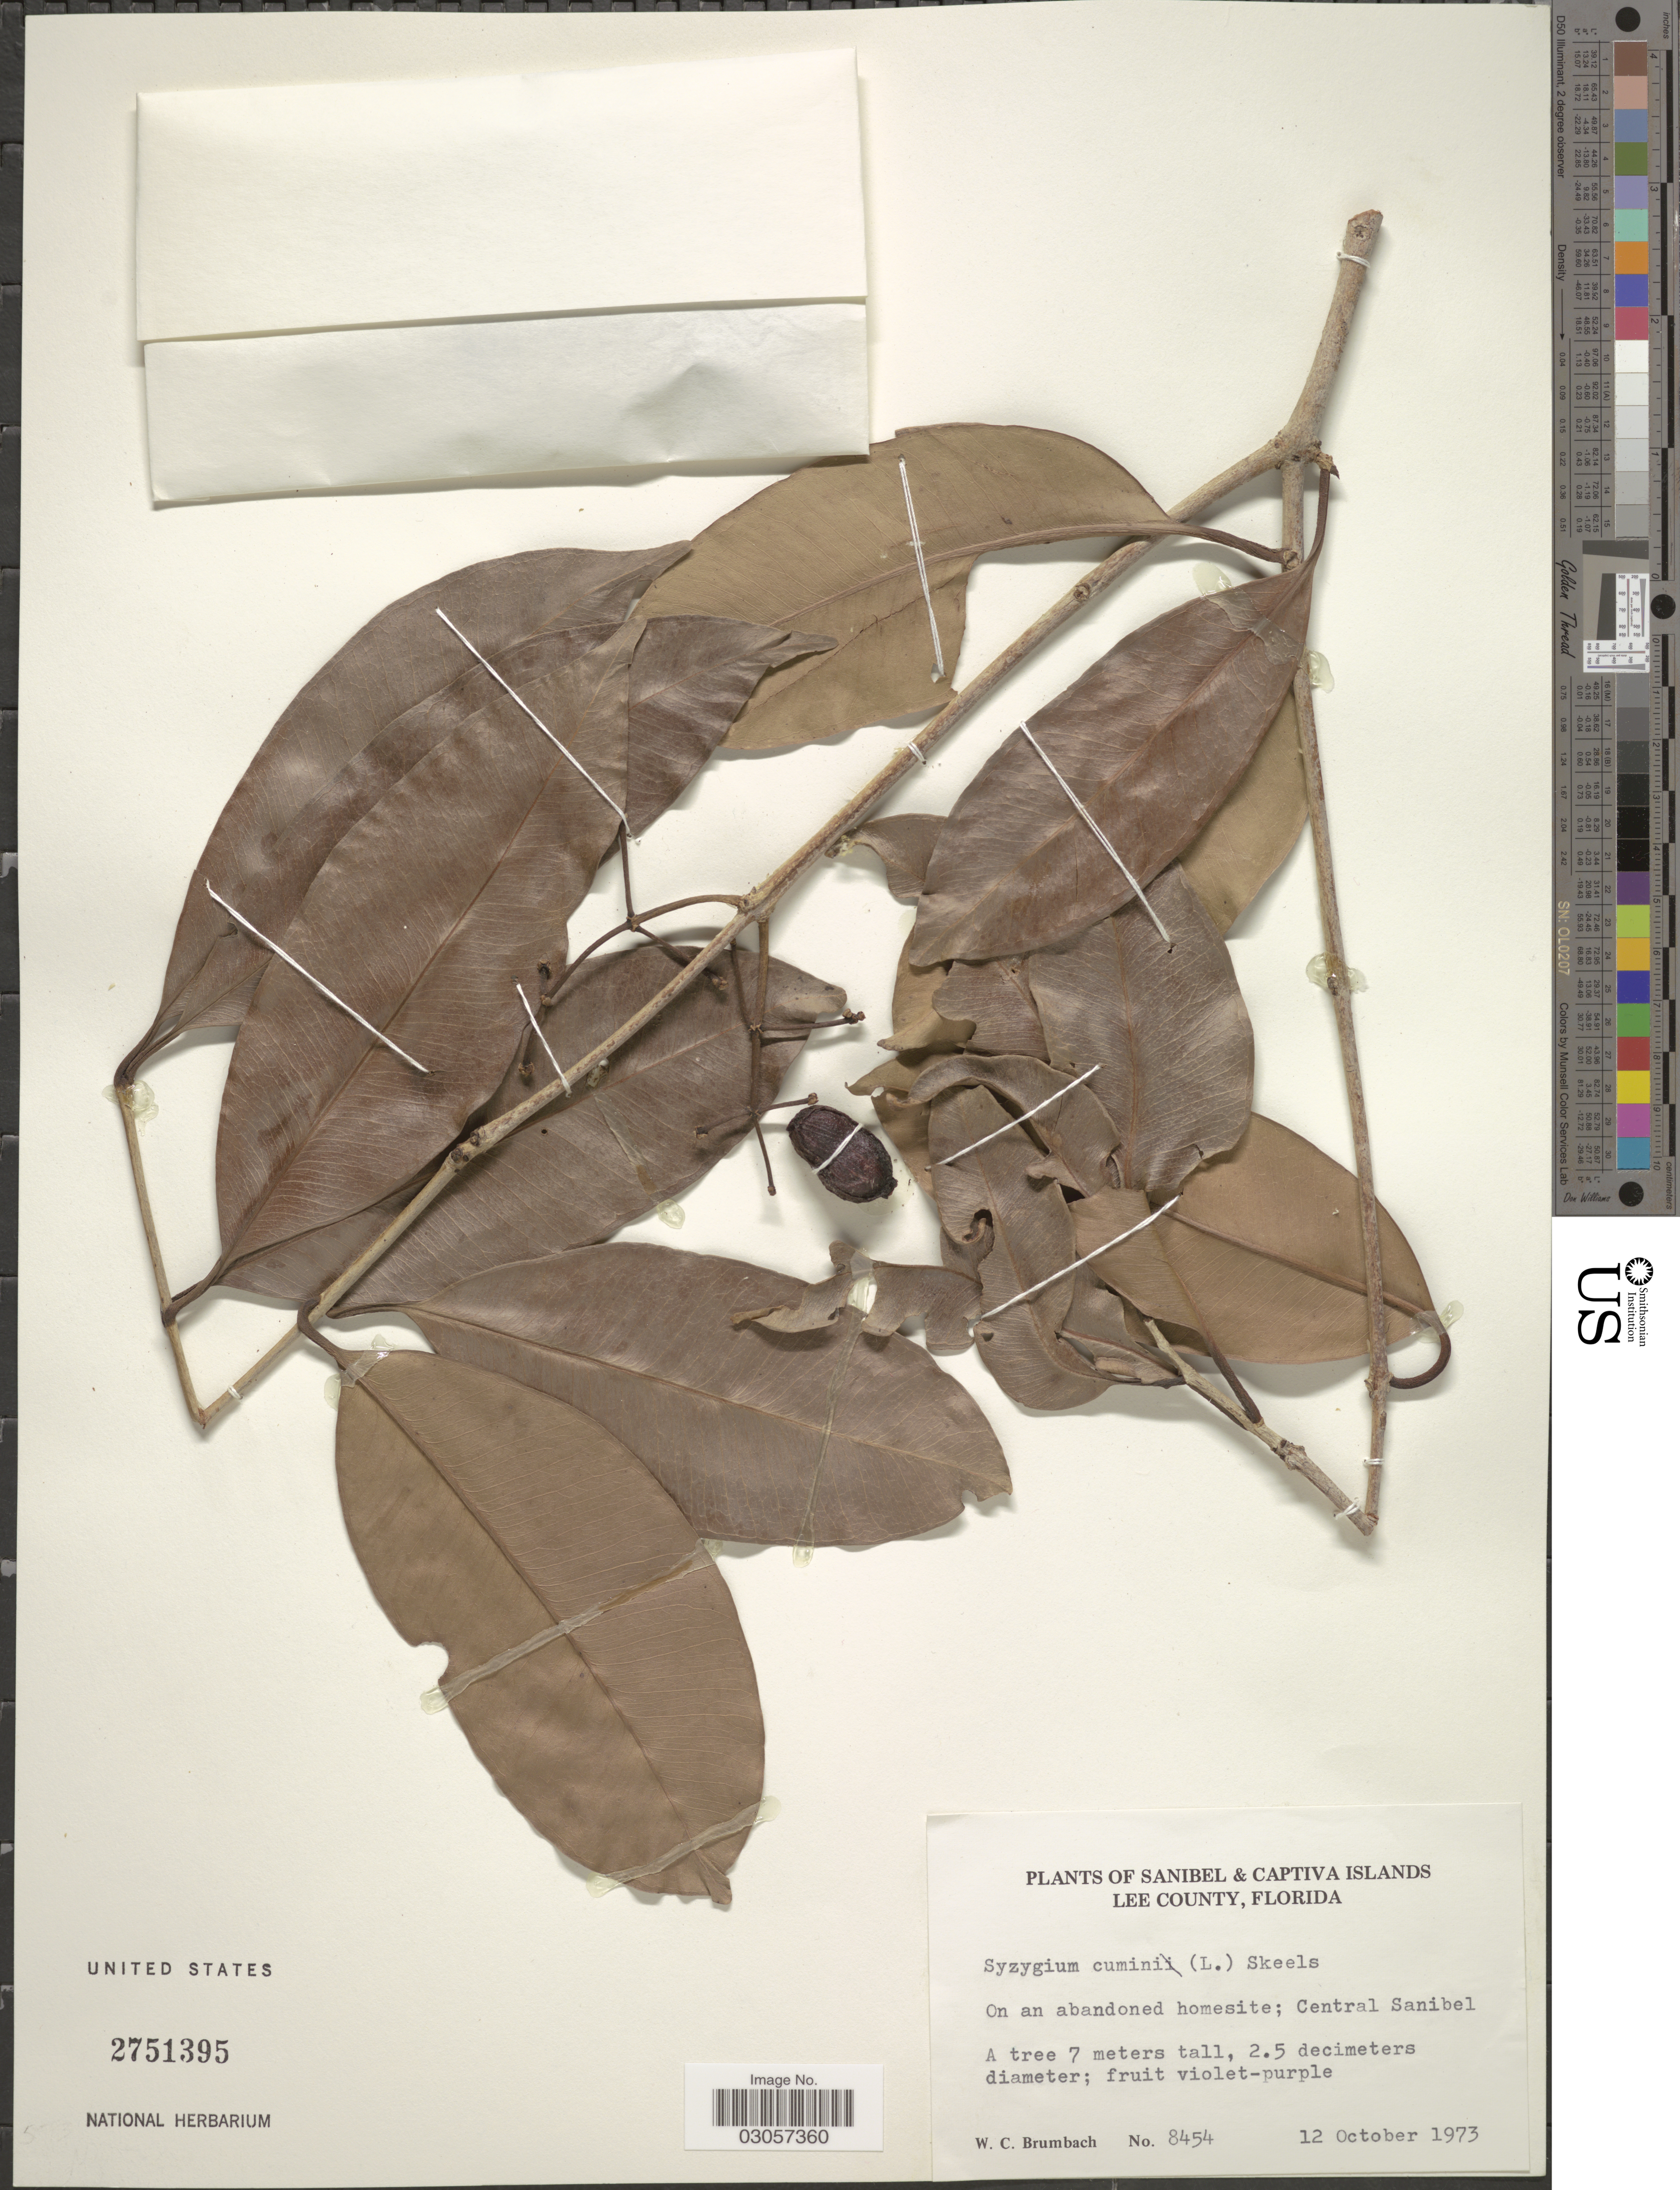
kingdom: Plantae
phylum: Tracheophyta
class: Magnoliopsida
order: Myrtales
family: Myrtaceae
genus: Syzygium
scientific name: Syzygium cumini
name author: (L.) Skeels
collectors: W. C. Brumbach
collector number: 8454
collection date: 1973-10-12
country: United States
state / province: Florida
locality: Sanibel & Captiva Islands, Lee County, Central Sanibel.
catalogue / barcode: US 2751395